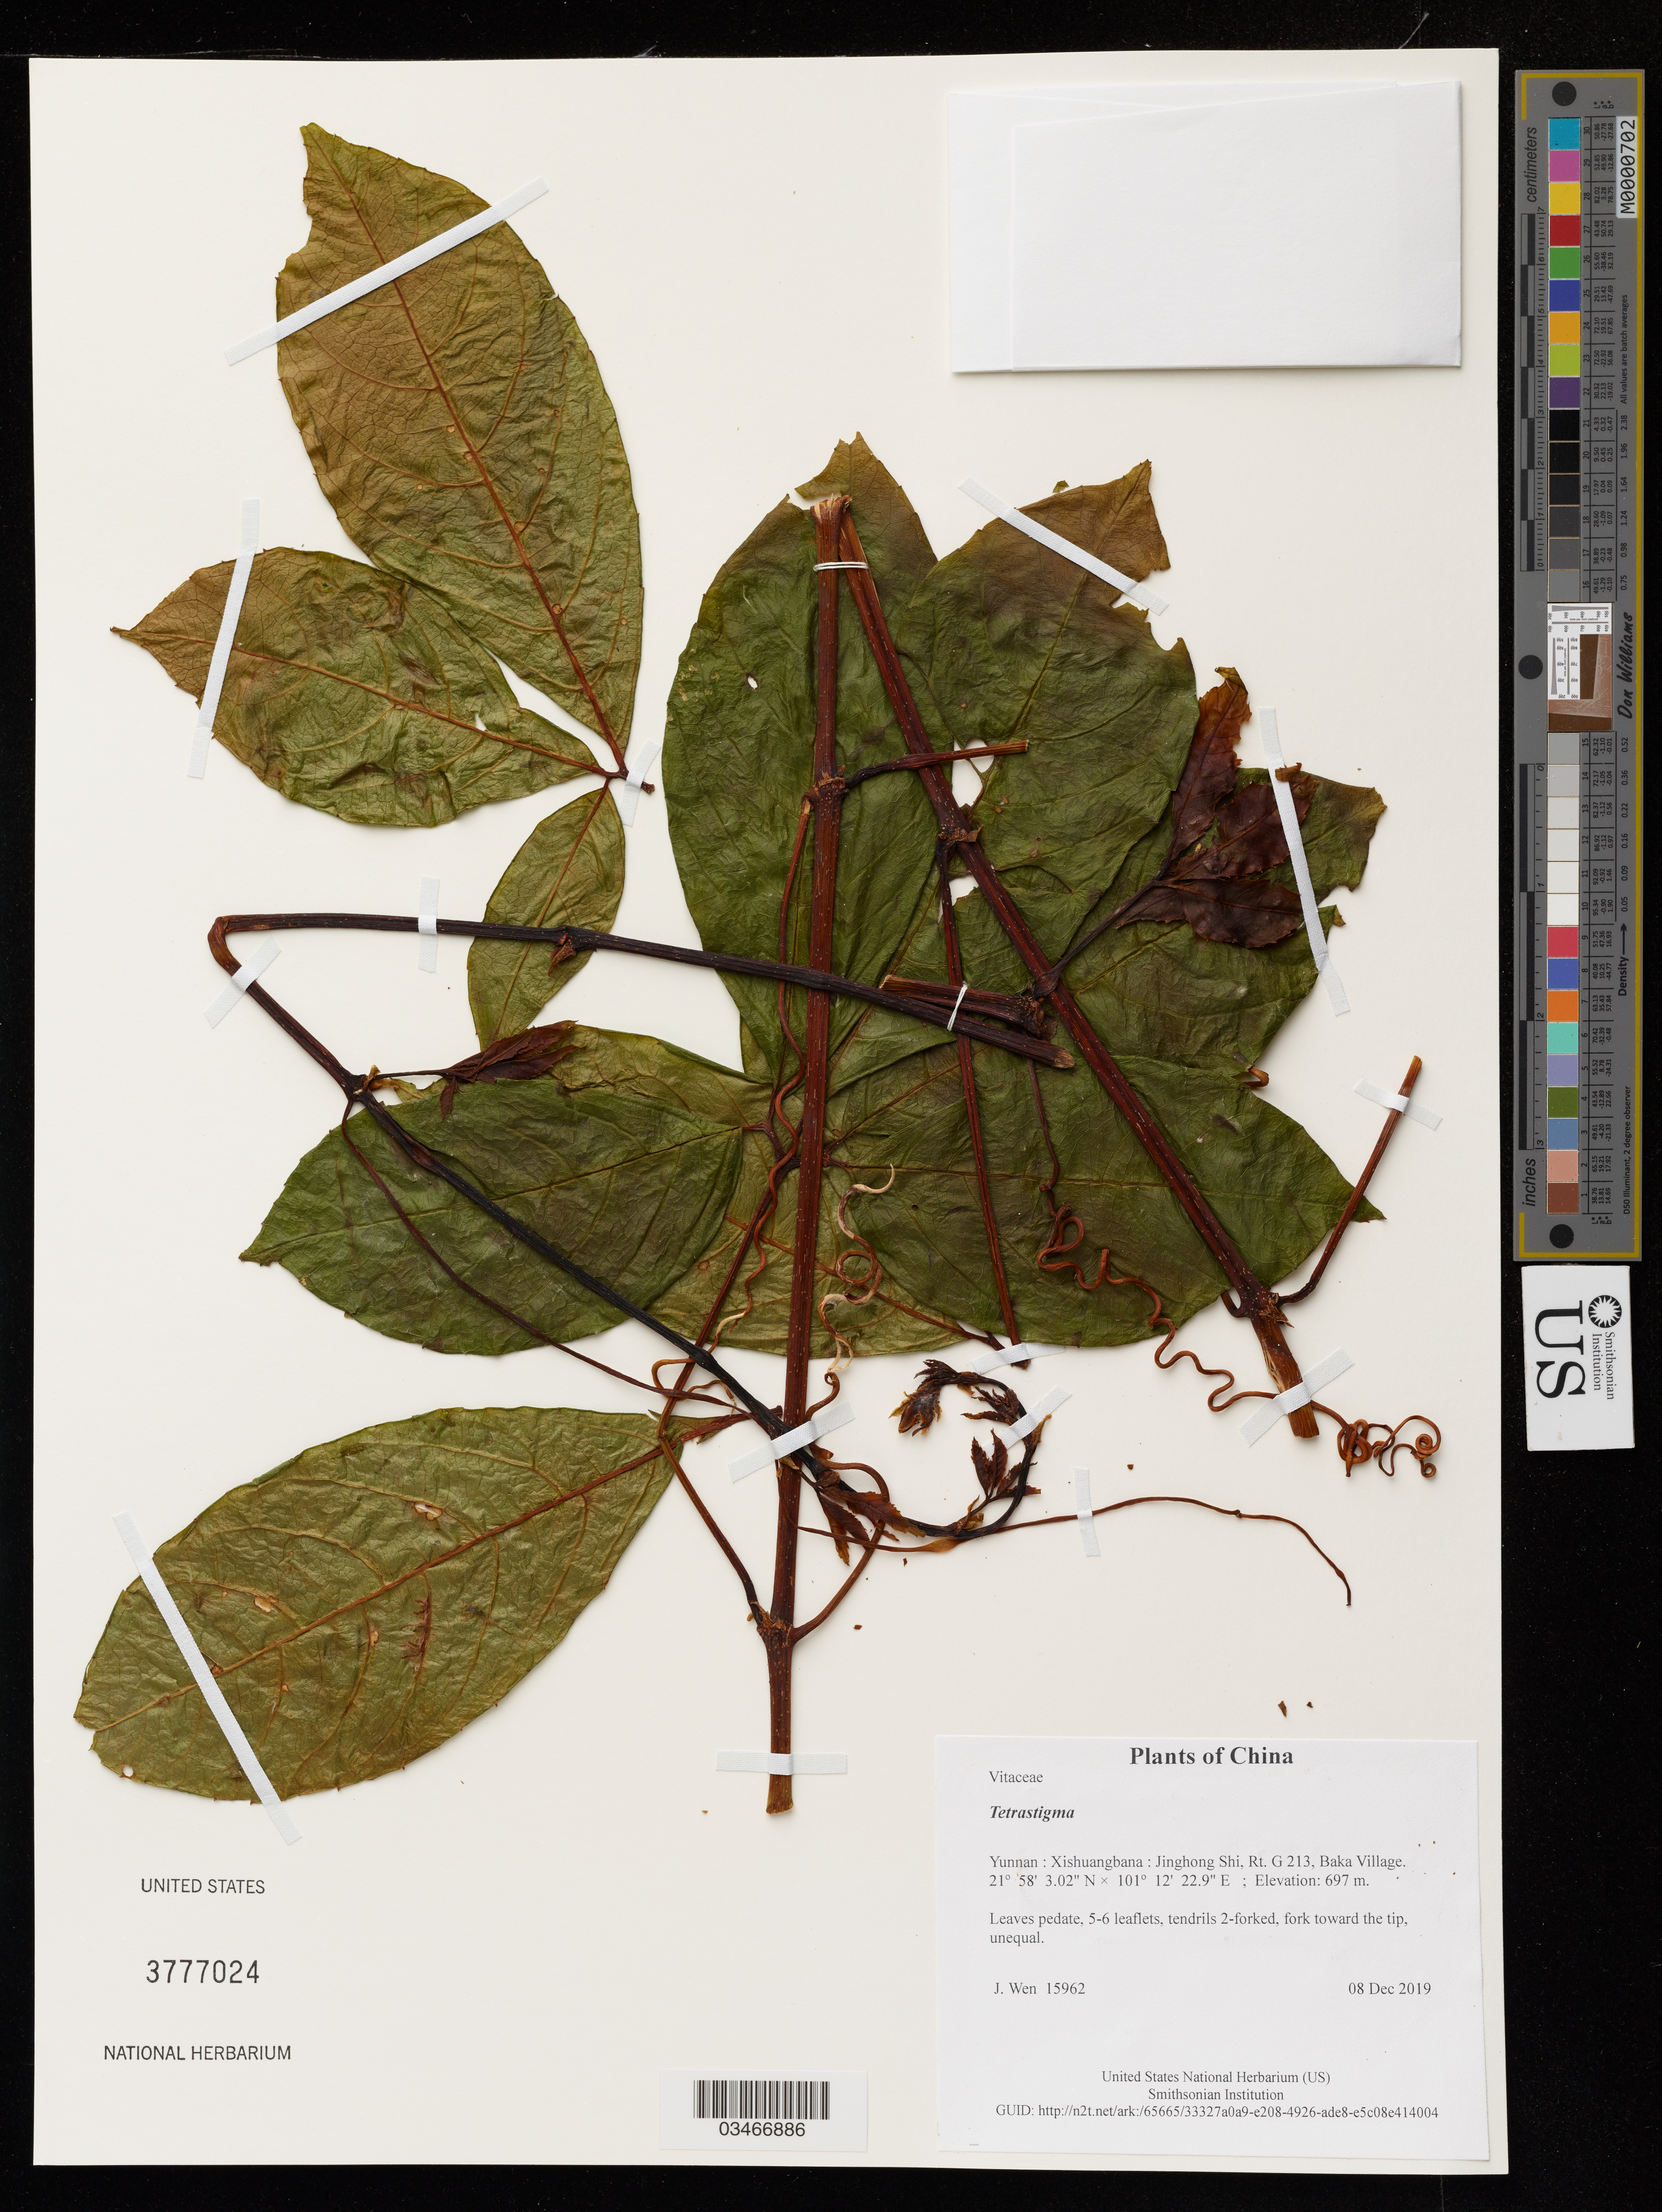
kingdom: Plantae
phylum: Tracheophyta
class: Magnoliopsida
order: Vitales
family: Vitaceae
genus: Tetrastigma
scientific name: Tetrastigma sp.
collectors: J. Wen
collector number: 15962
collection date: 2019-12-08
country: China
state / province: Yunnan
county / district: Xishuangbana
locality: Jinghong Shi, Rt. G 213, Baka Village.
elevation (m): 697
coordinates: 21 58 3.02 N, 101 12 22.9 E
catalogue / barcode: US 3777024